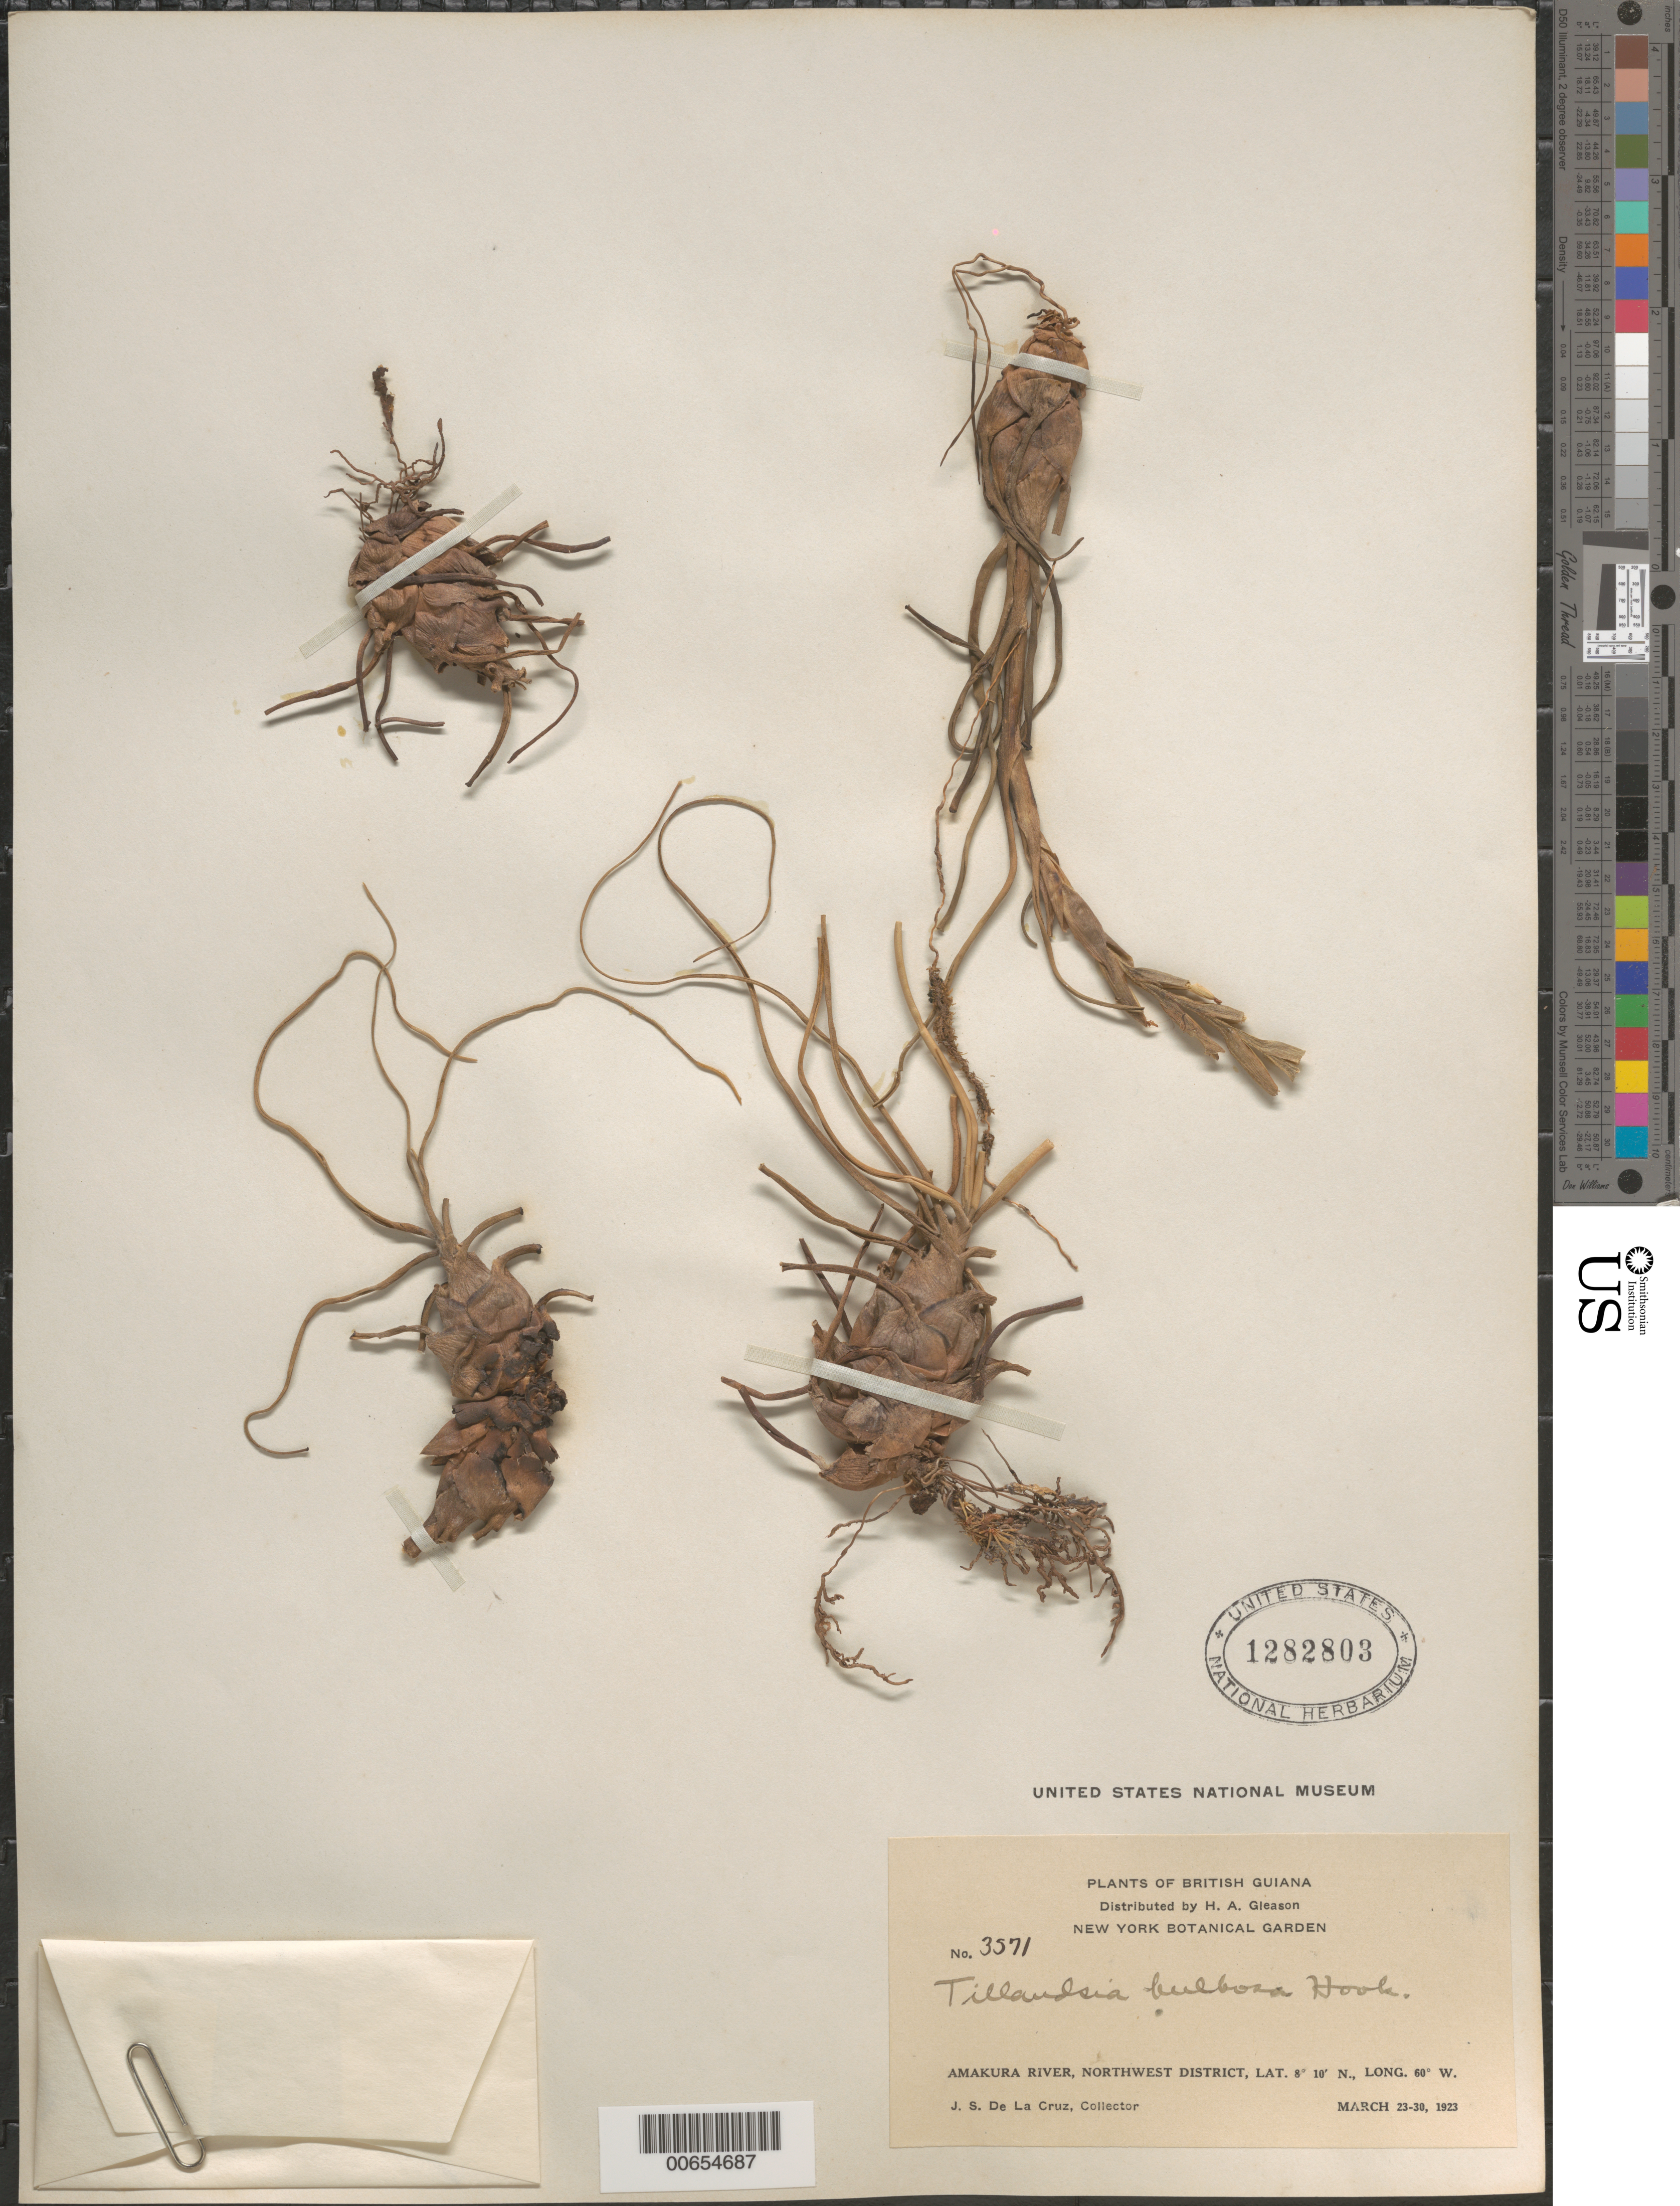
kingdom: Plantae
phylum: Tracheophyta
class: Liliopsida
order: Poales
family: Bromeliaceae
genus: Tillandsia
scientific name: Tillandsia bulbosa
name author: Hook.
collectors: J. S. de la Cruz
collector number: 3571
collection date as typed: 23-Mar-23 to 30-Mar-23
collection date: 1923-03-23/1923-03-30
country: Guyana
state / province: Barima-Waini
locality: Amakura R., NW District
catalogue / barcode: US 1282803